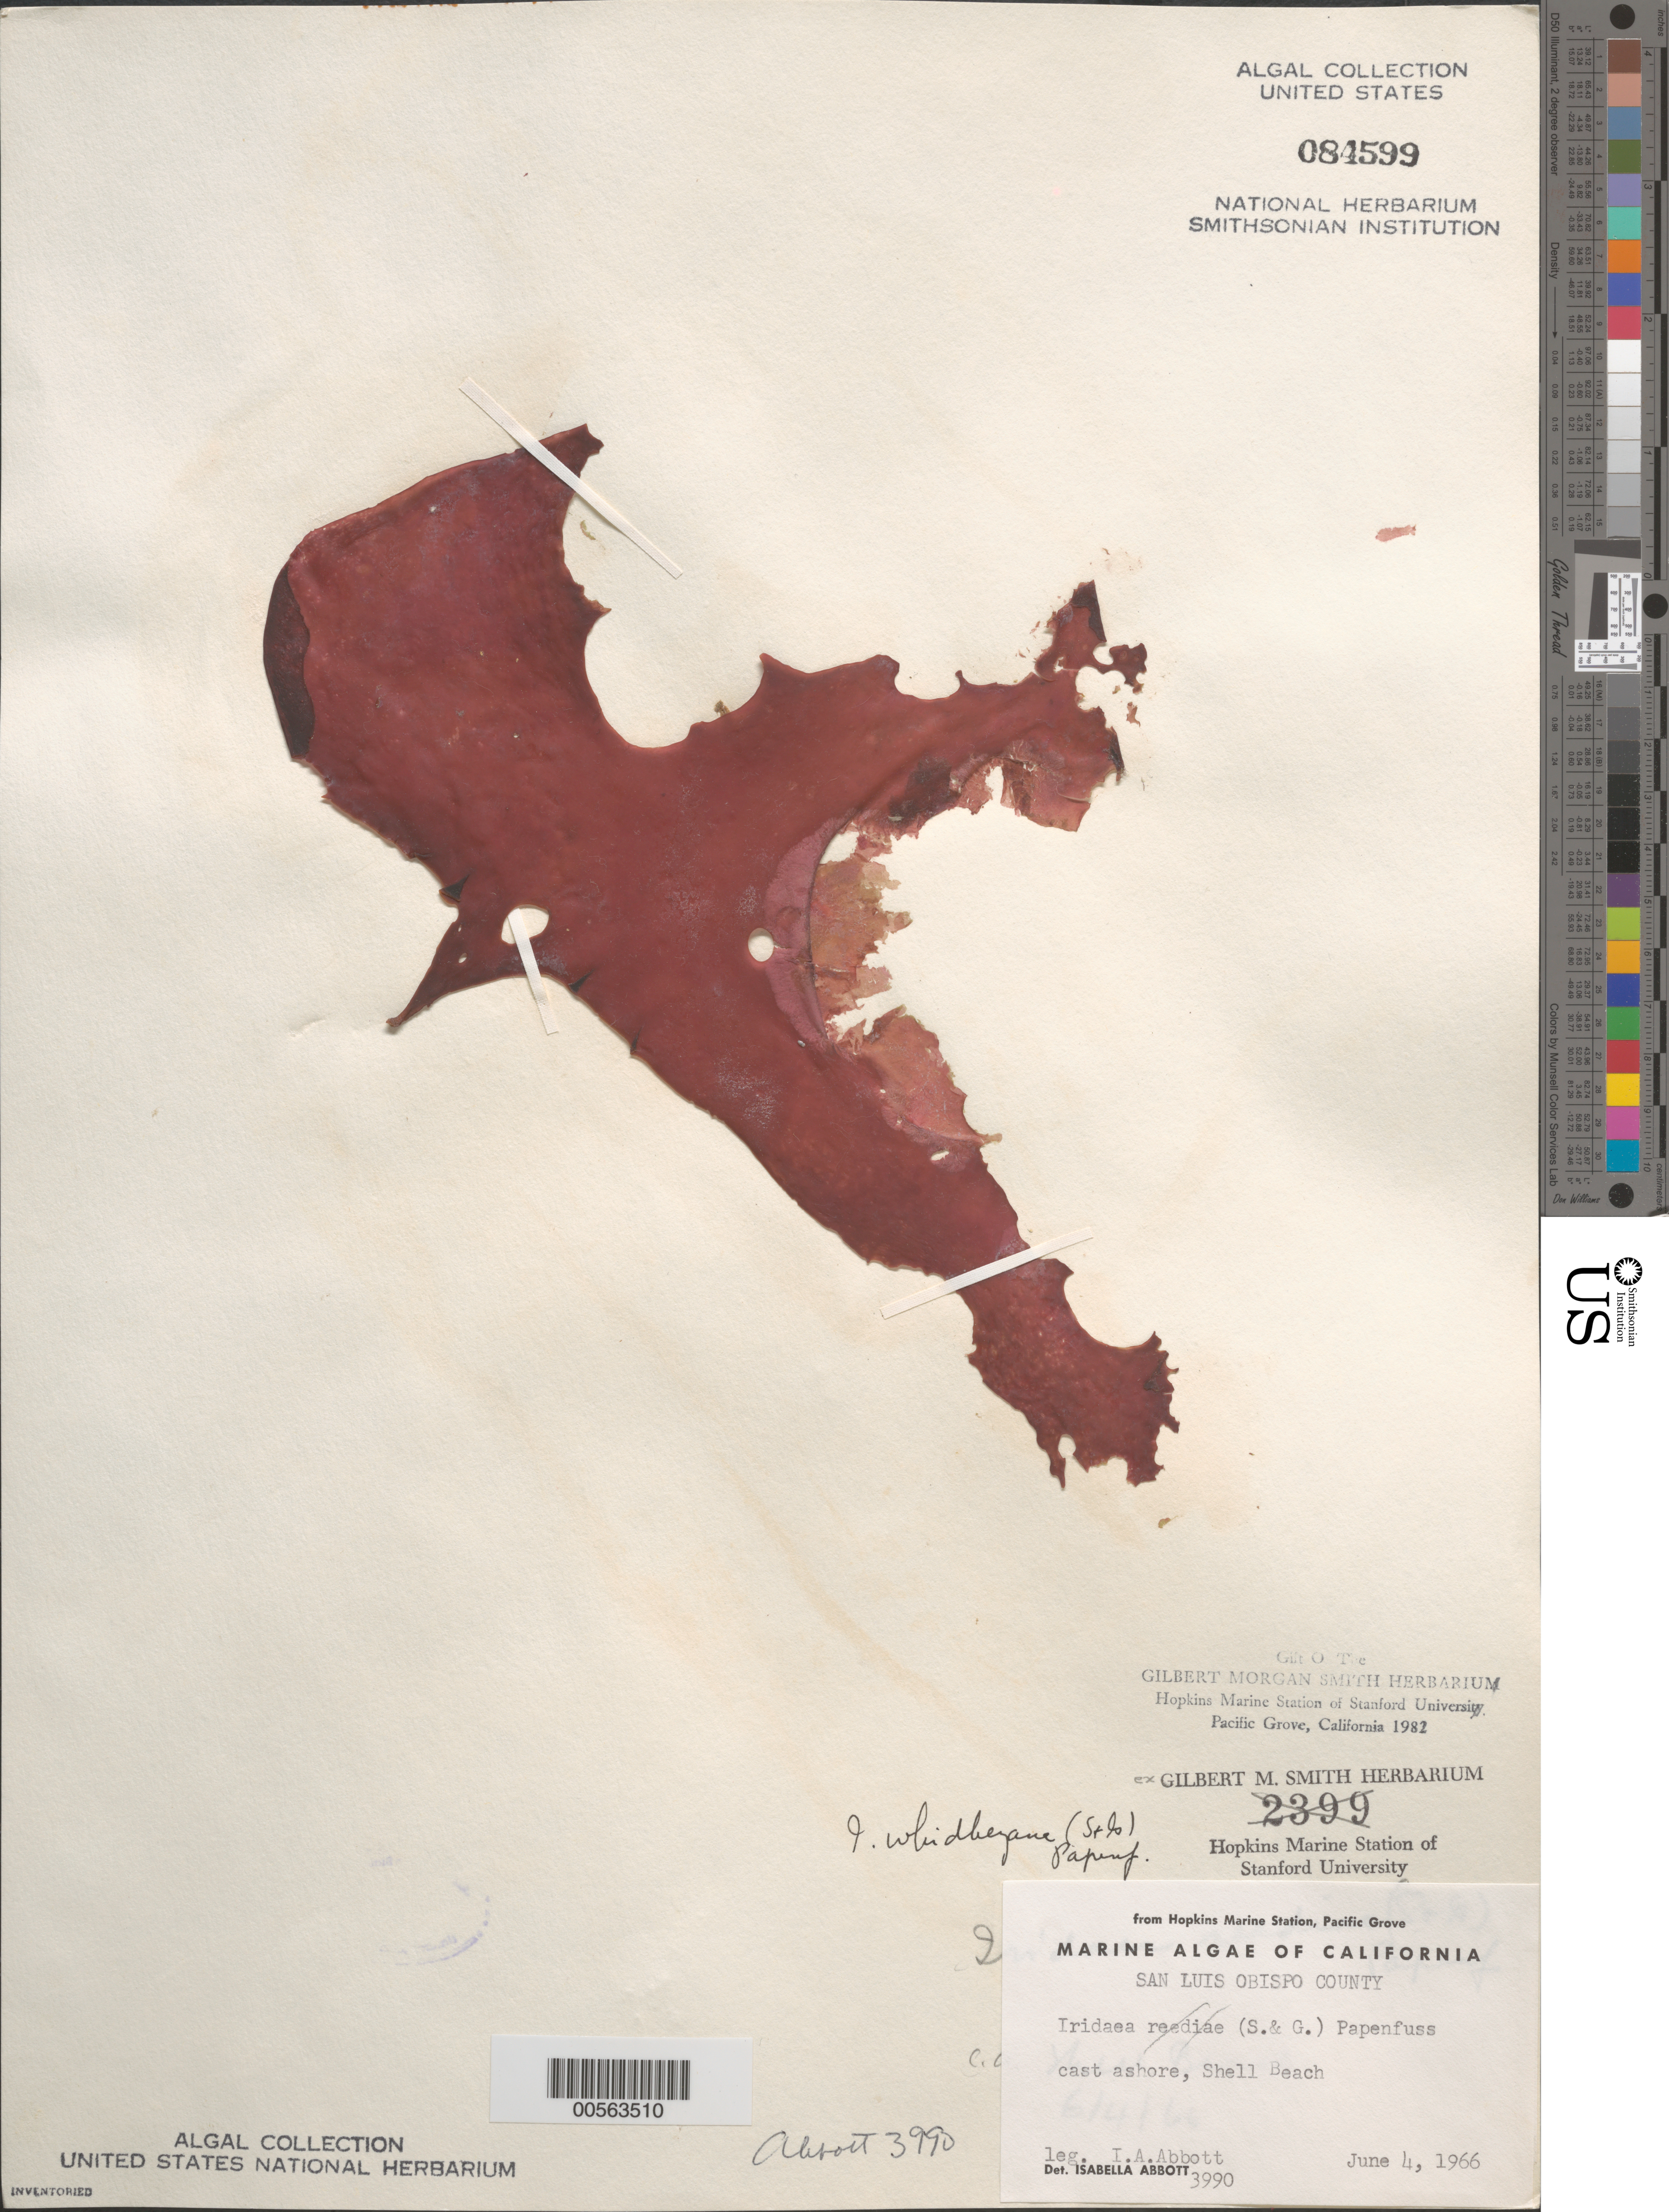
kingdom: Plantae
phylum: Rhodophyta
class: Florideophyceae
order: Gigartinales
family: Gigartinaceae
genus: Mazzaella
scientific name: Mazzaella sanguinea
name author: (Setchell & N.L. Gardner) Hommersand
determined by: Algae name updating Project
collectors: I. A. Abbott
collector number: IAA 3990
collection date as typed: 04 Jun 1966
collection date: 1966-06-04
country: United States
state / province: California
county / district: San Luis Obispo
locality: Shell Beach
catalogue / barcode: US 84599